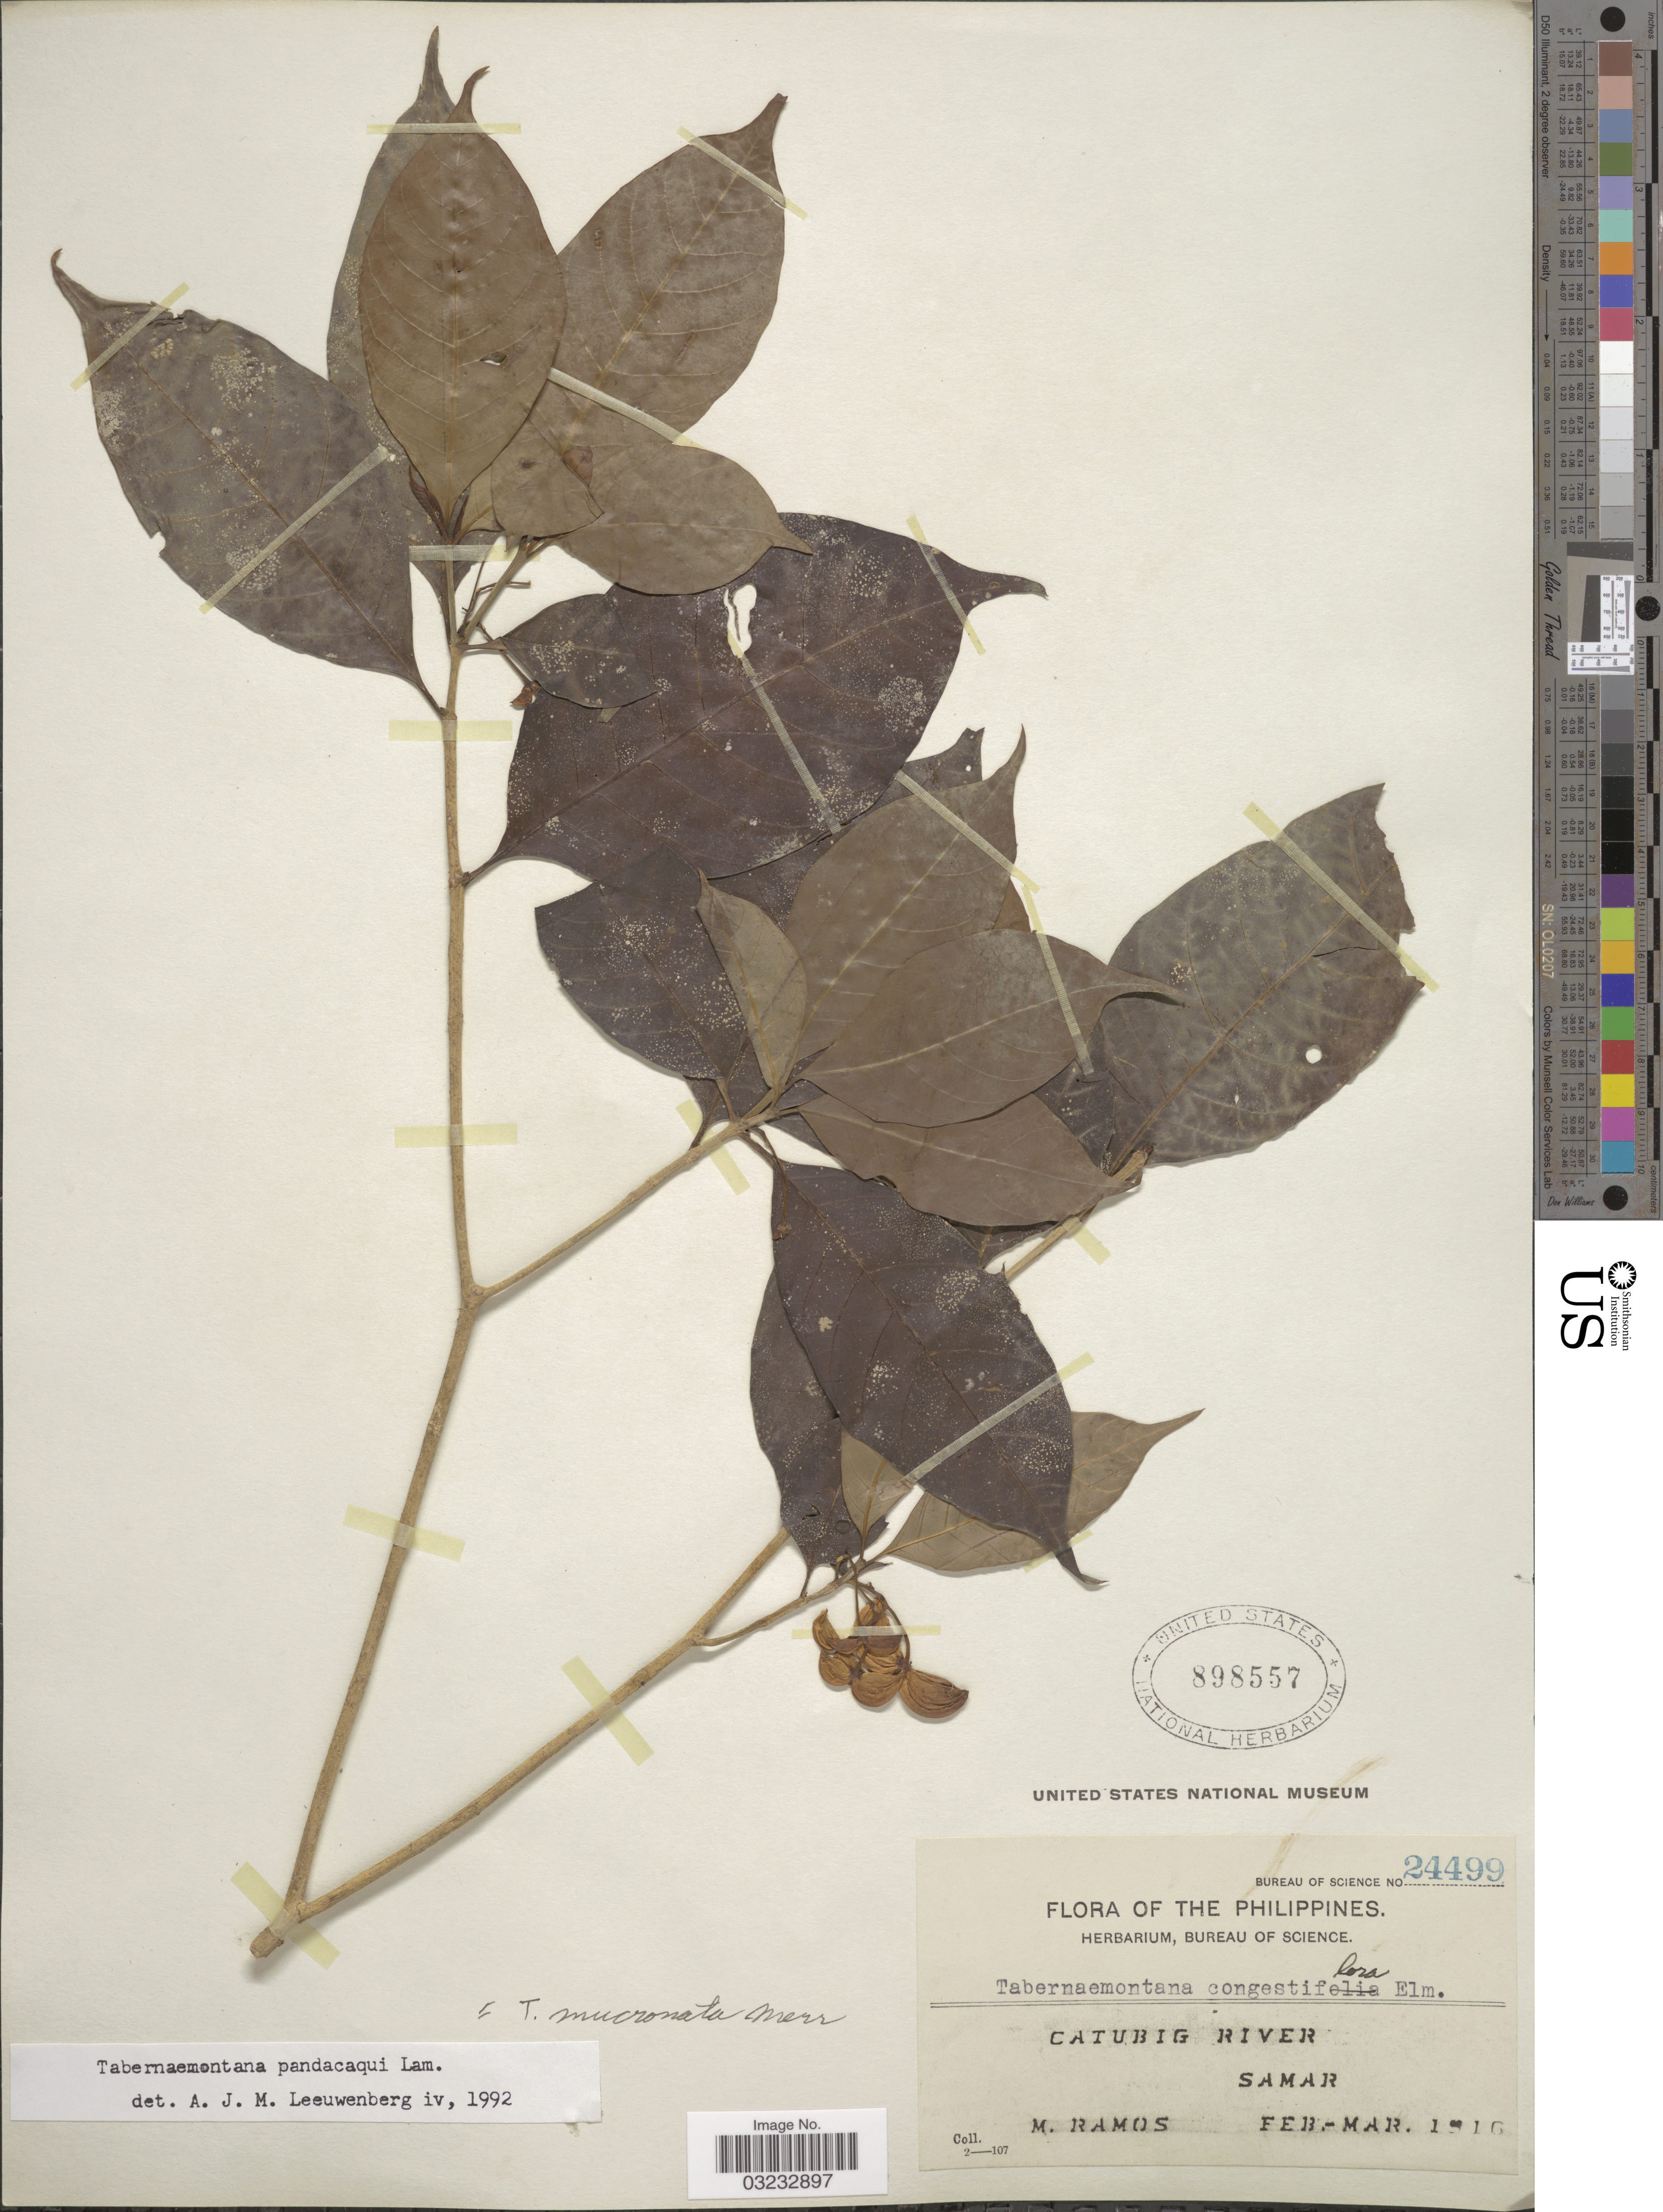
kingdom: Plantae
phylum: Tracheophyta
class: Magnoliopsida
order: Gentianales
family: Apocynaceae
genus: Tabernaemontana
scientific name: Tabernaemontana pandacaqui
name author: Poir.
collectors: M. Ramos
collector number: Bureau of Science 24499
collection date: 1916-02/1916-03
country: Philippines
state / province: Eastern Visayas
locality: Catubig River, Samar.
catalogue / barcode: US 898557